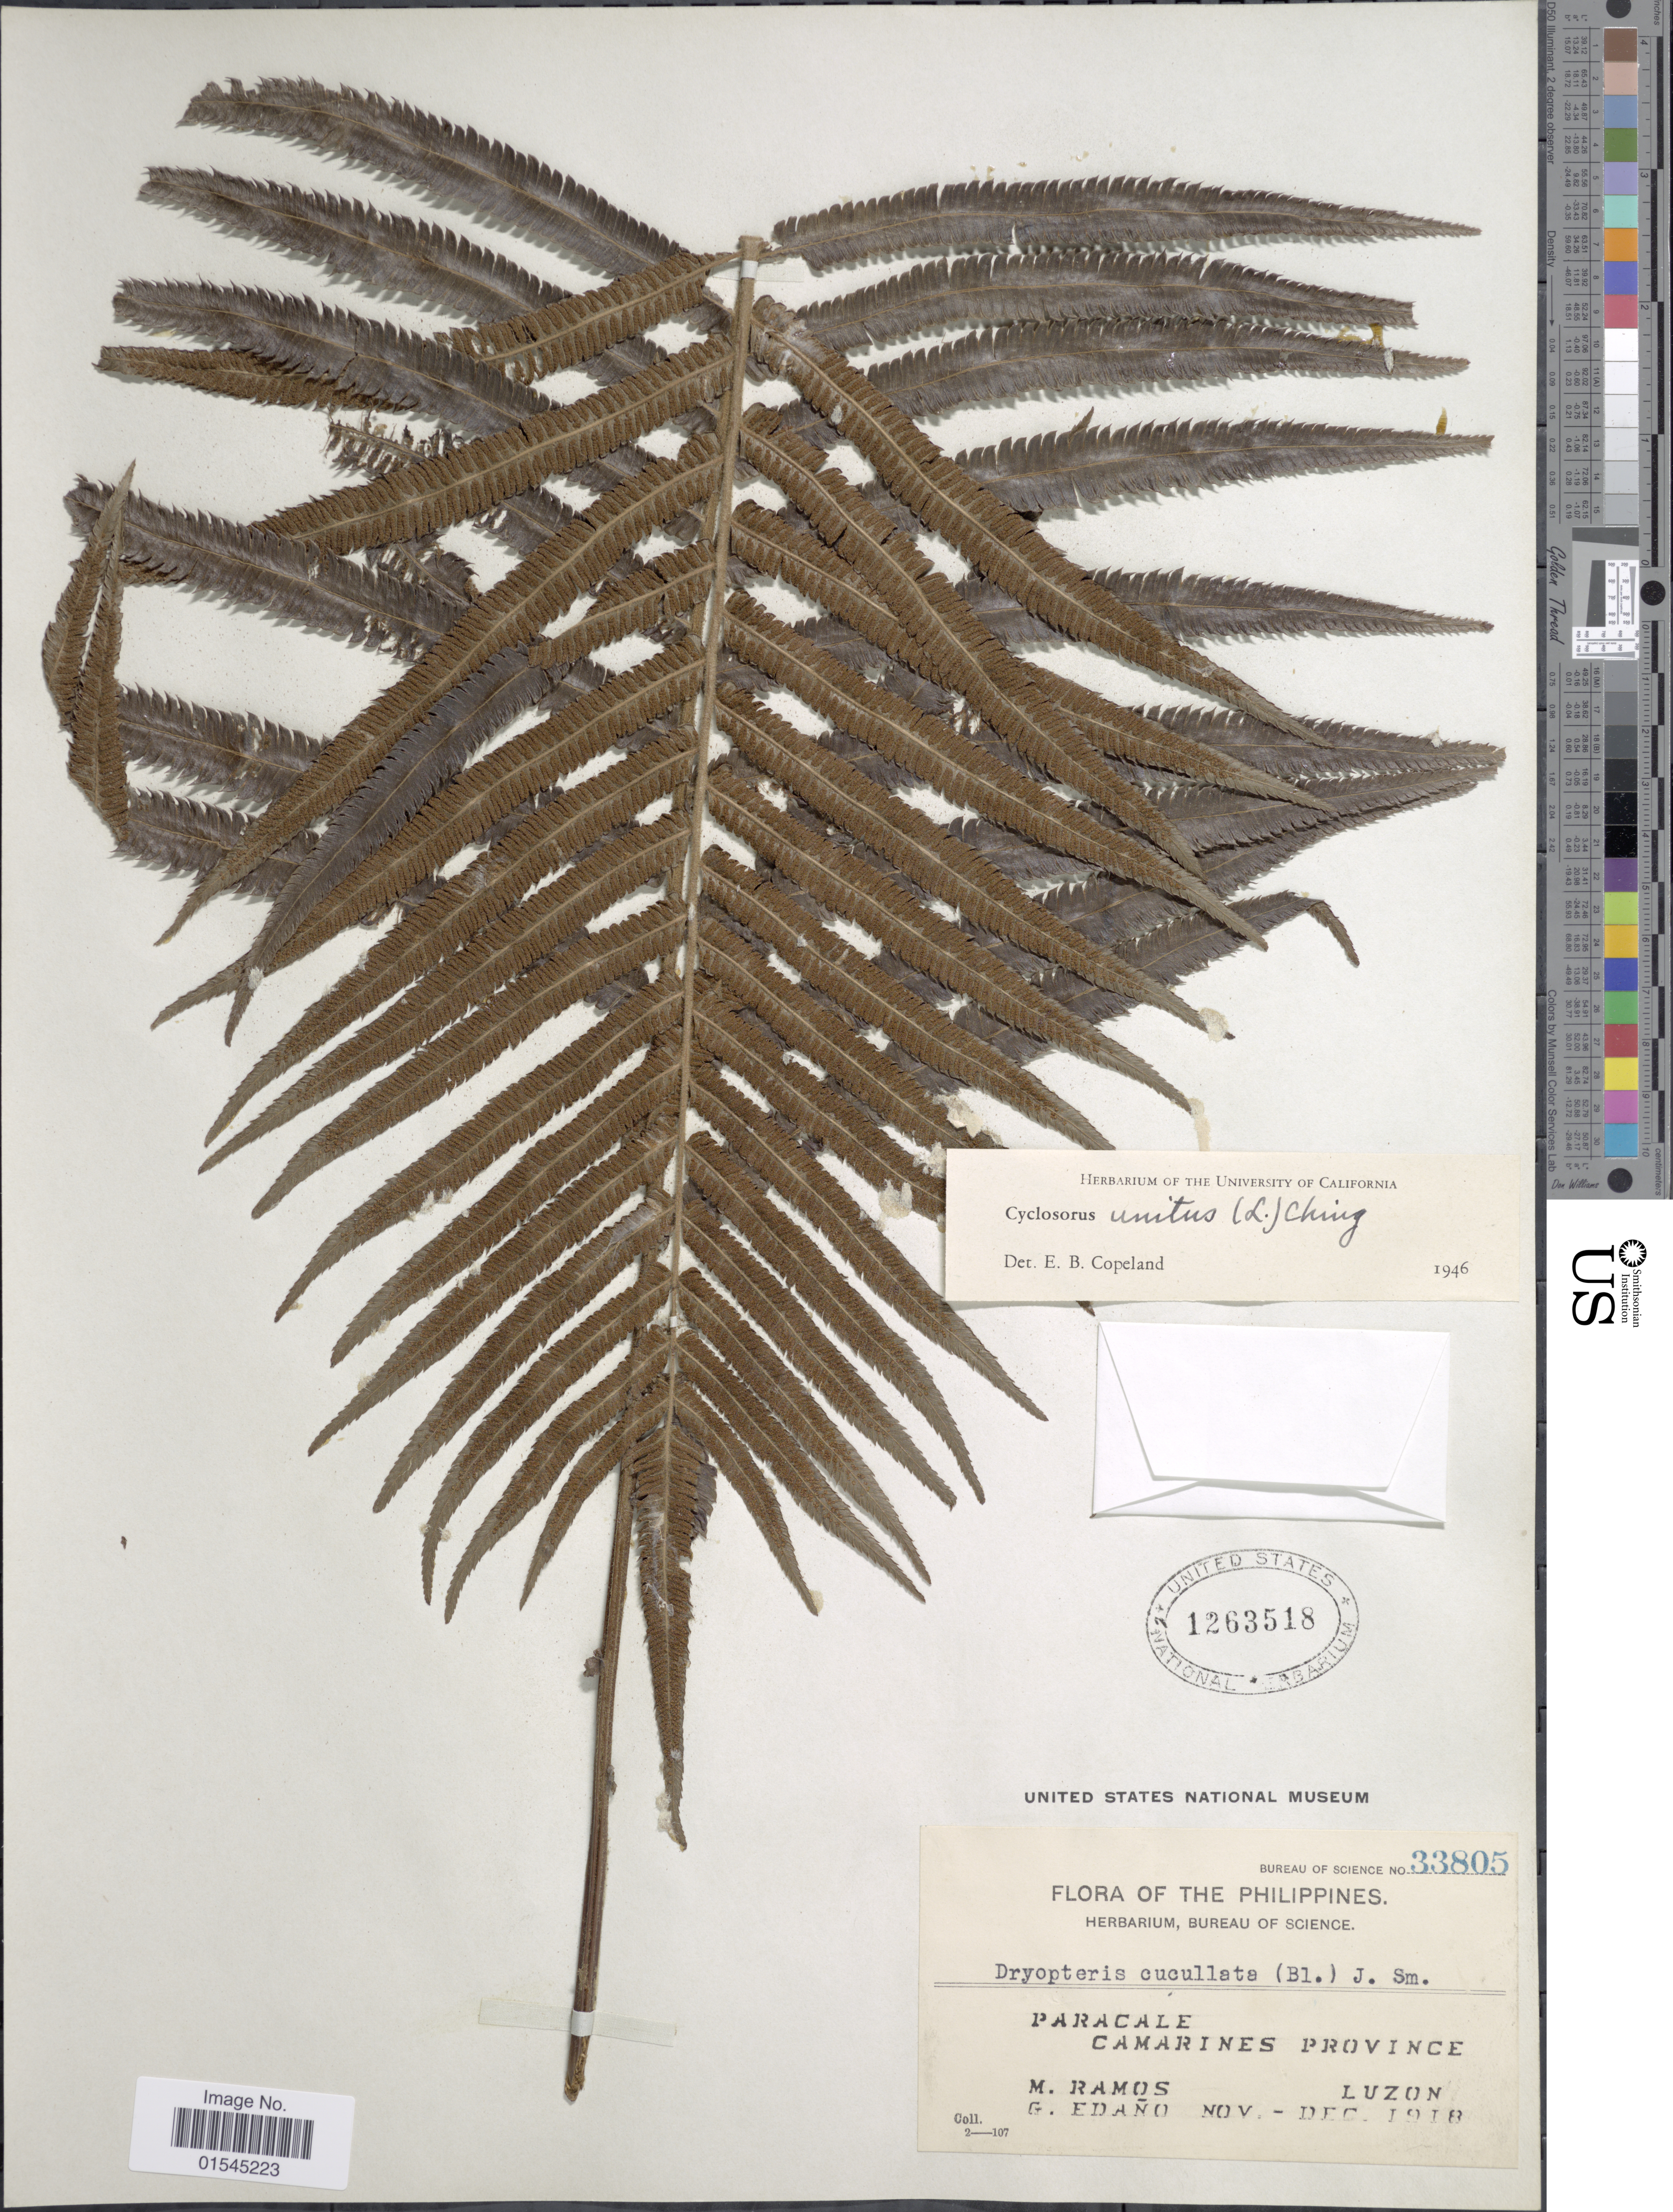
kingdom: Plantae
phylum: Tracheophyta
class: Polypodiopsida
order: Polypodiales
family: Thelypteridaceae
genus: Sphaerostephanos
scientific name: Sphaerostephanos unitus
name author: (L.) Holttum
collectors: M. Ramos & G. Edaño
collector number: Bureau of Science 33805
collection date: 1918-11/1918-12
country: Philippines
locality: Paracale Camarines Province, Luzon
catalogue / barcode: US 1263518